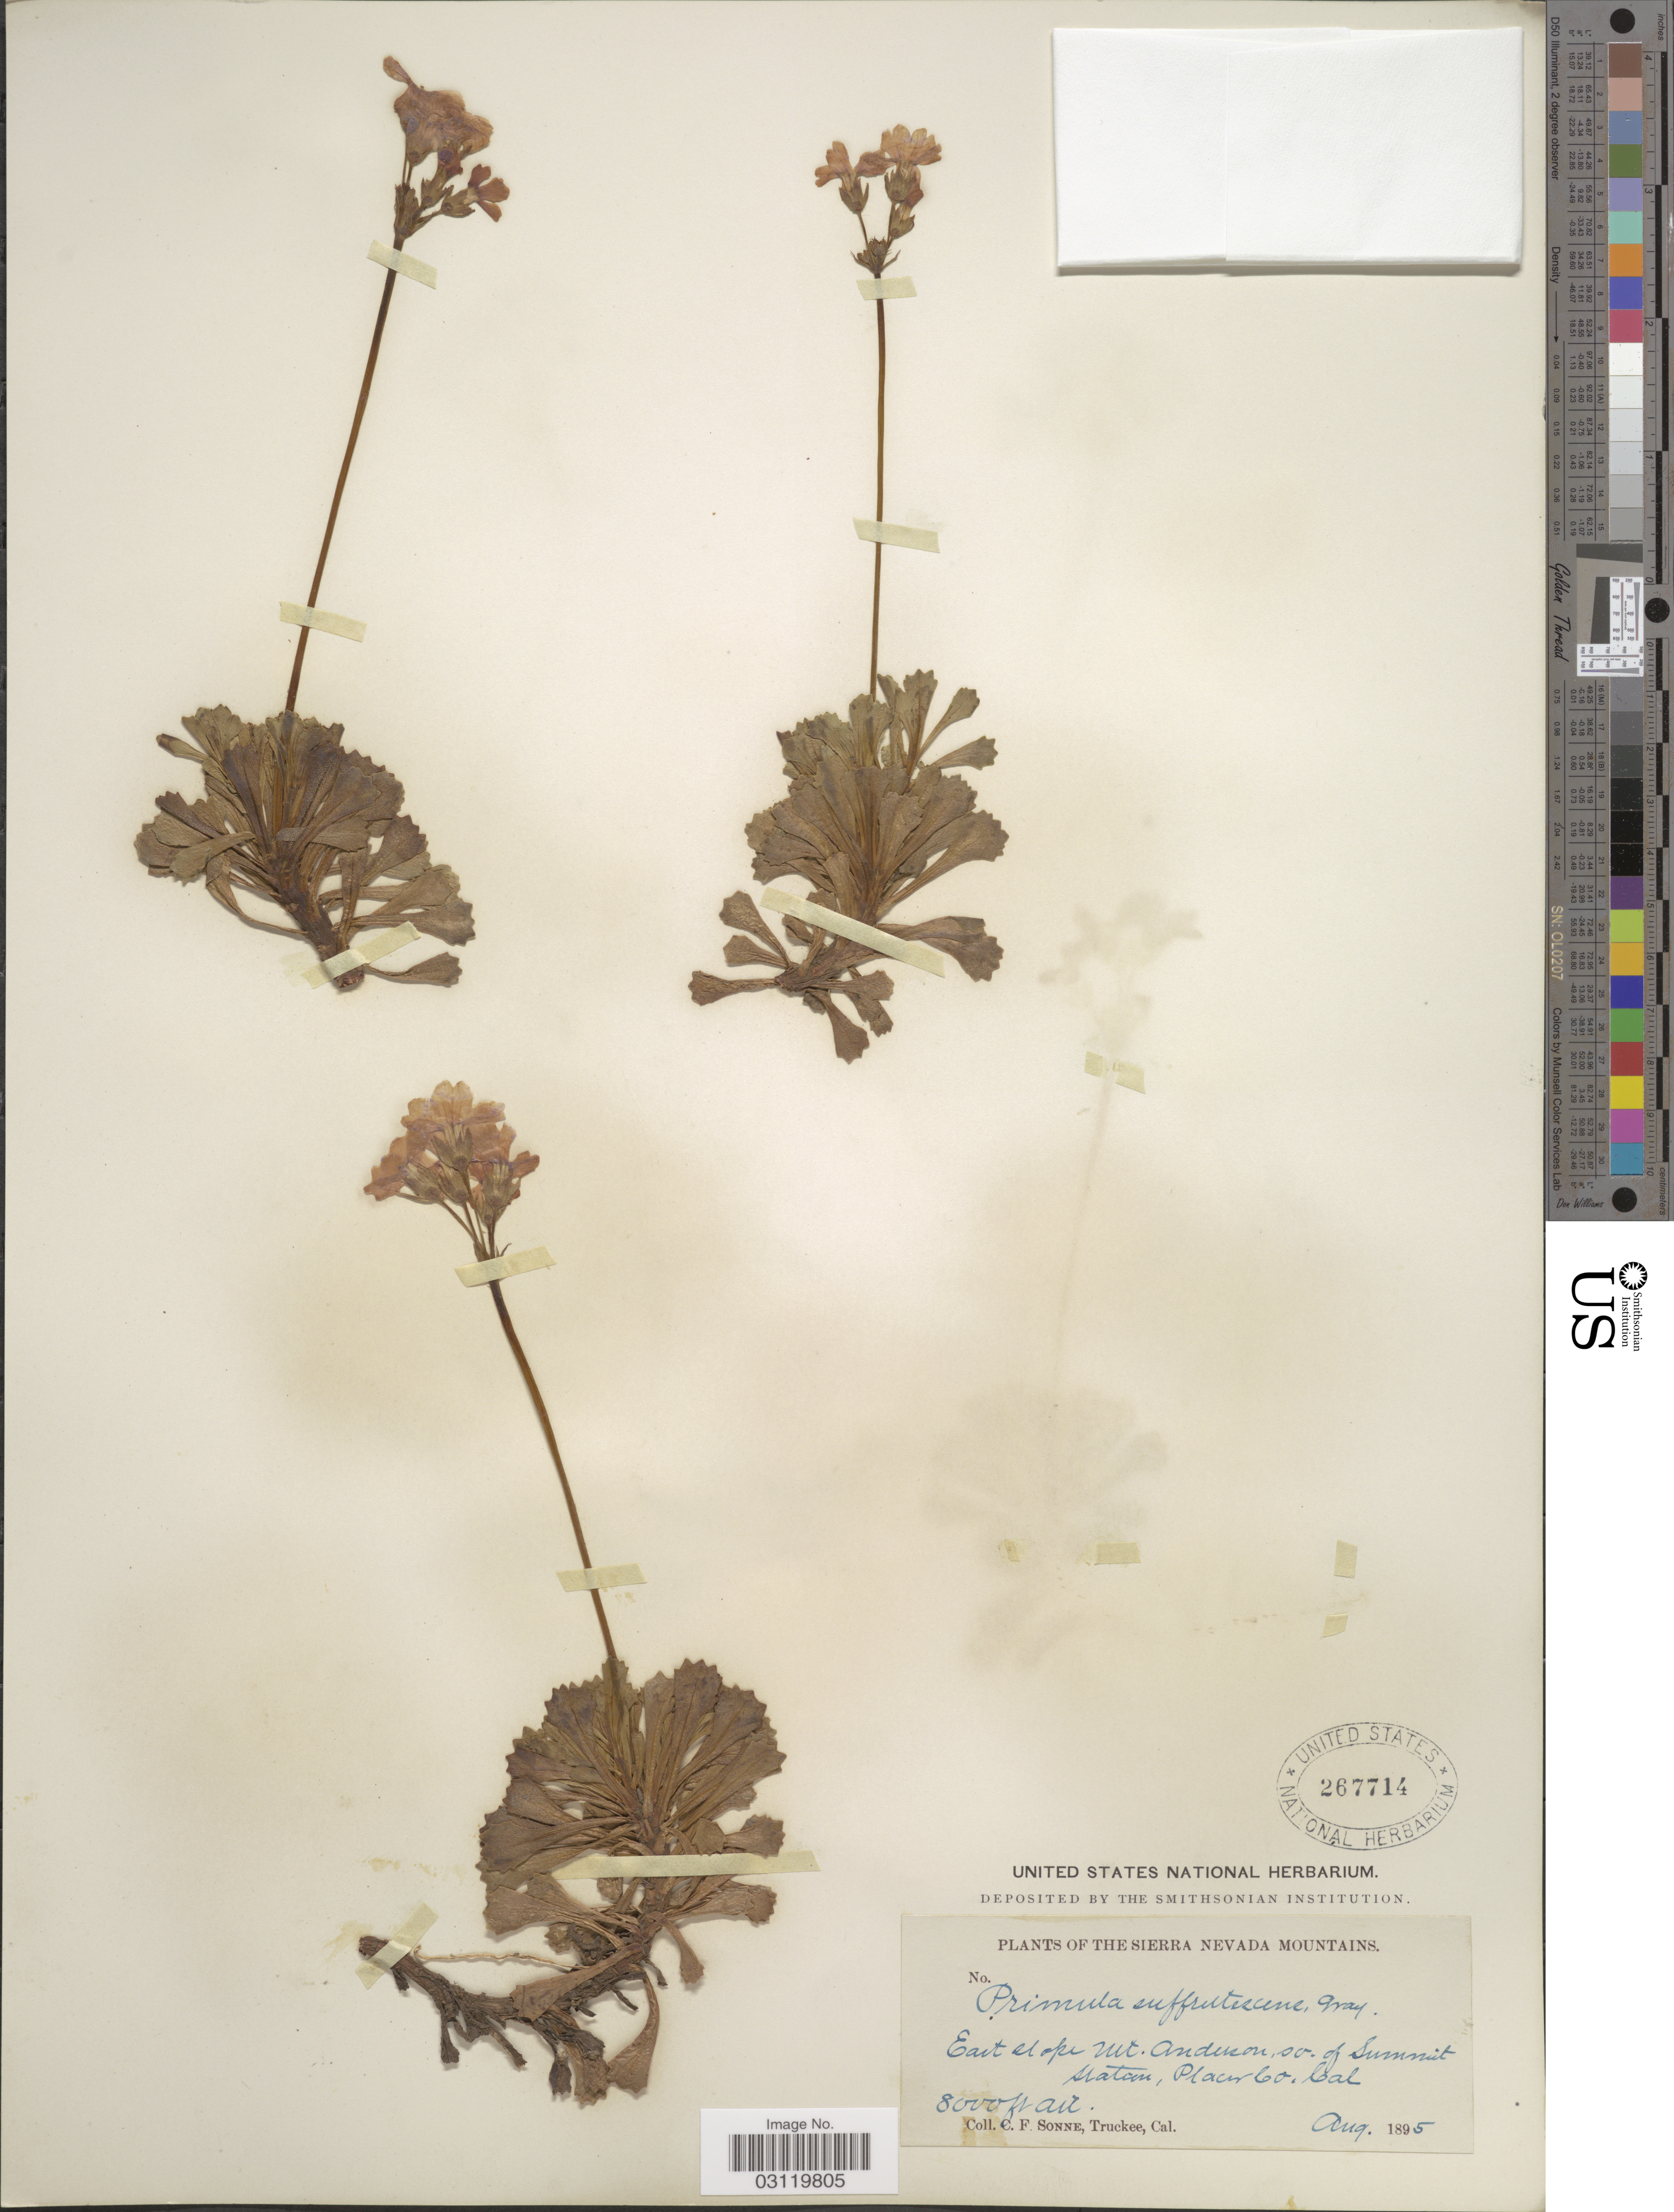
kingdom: Plantae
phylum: Tracheophyta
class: Magnoliopsida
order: Ericales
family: Primulaceae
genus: Primula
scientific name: Primula suffrutescens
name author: A. Gray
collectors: C. Sonne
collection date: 1895-08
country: United States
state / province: California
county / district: Placer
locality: The Sierra Nevada Mountains, East slope Mt. Anderson, so. of Summit Station, Placer Co.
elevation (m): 2438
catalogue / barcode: US 267714